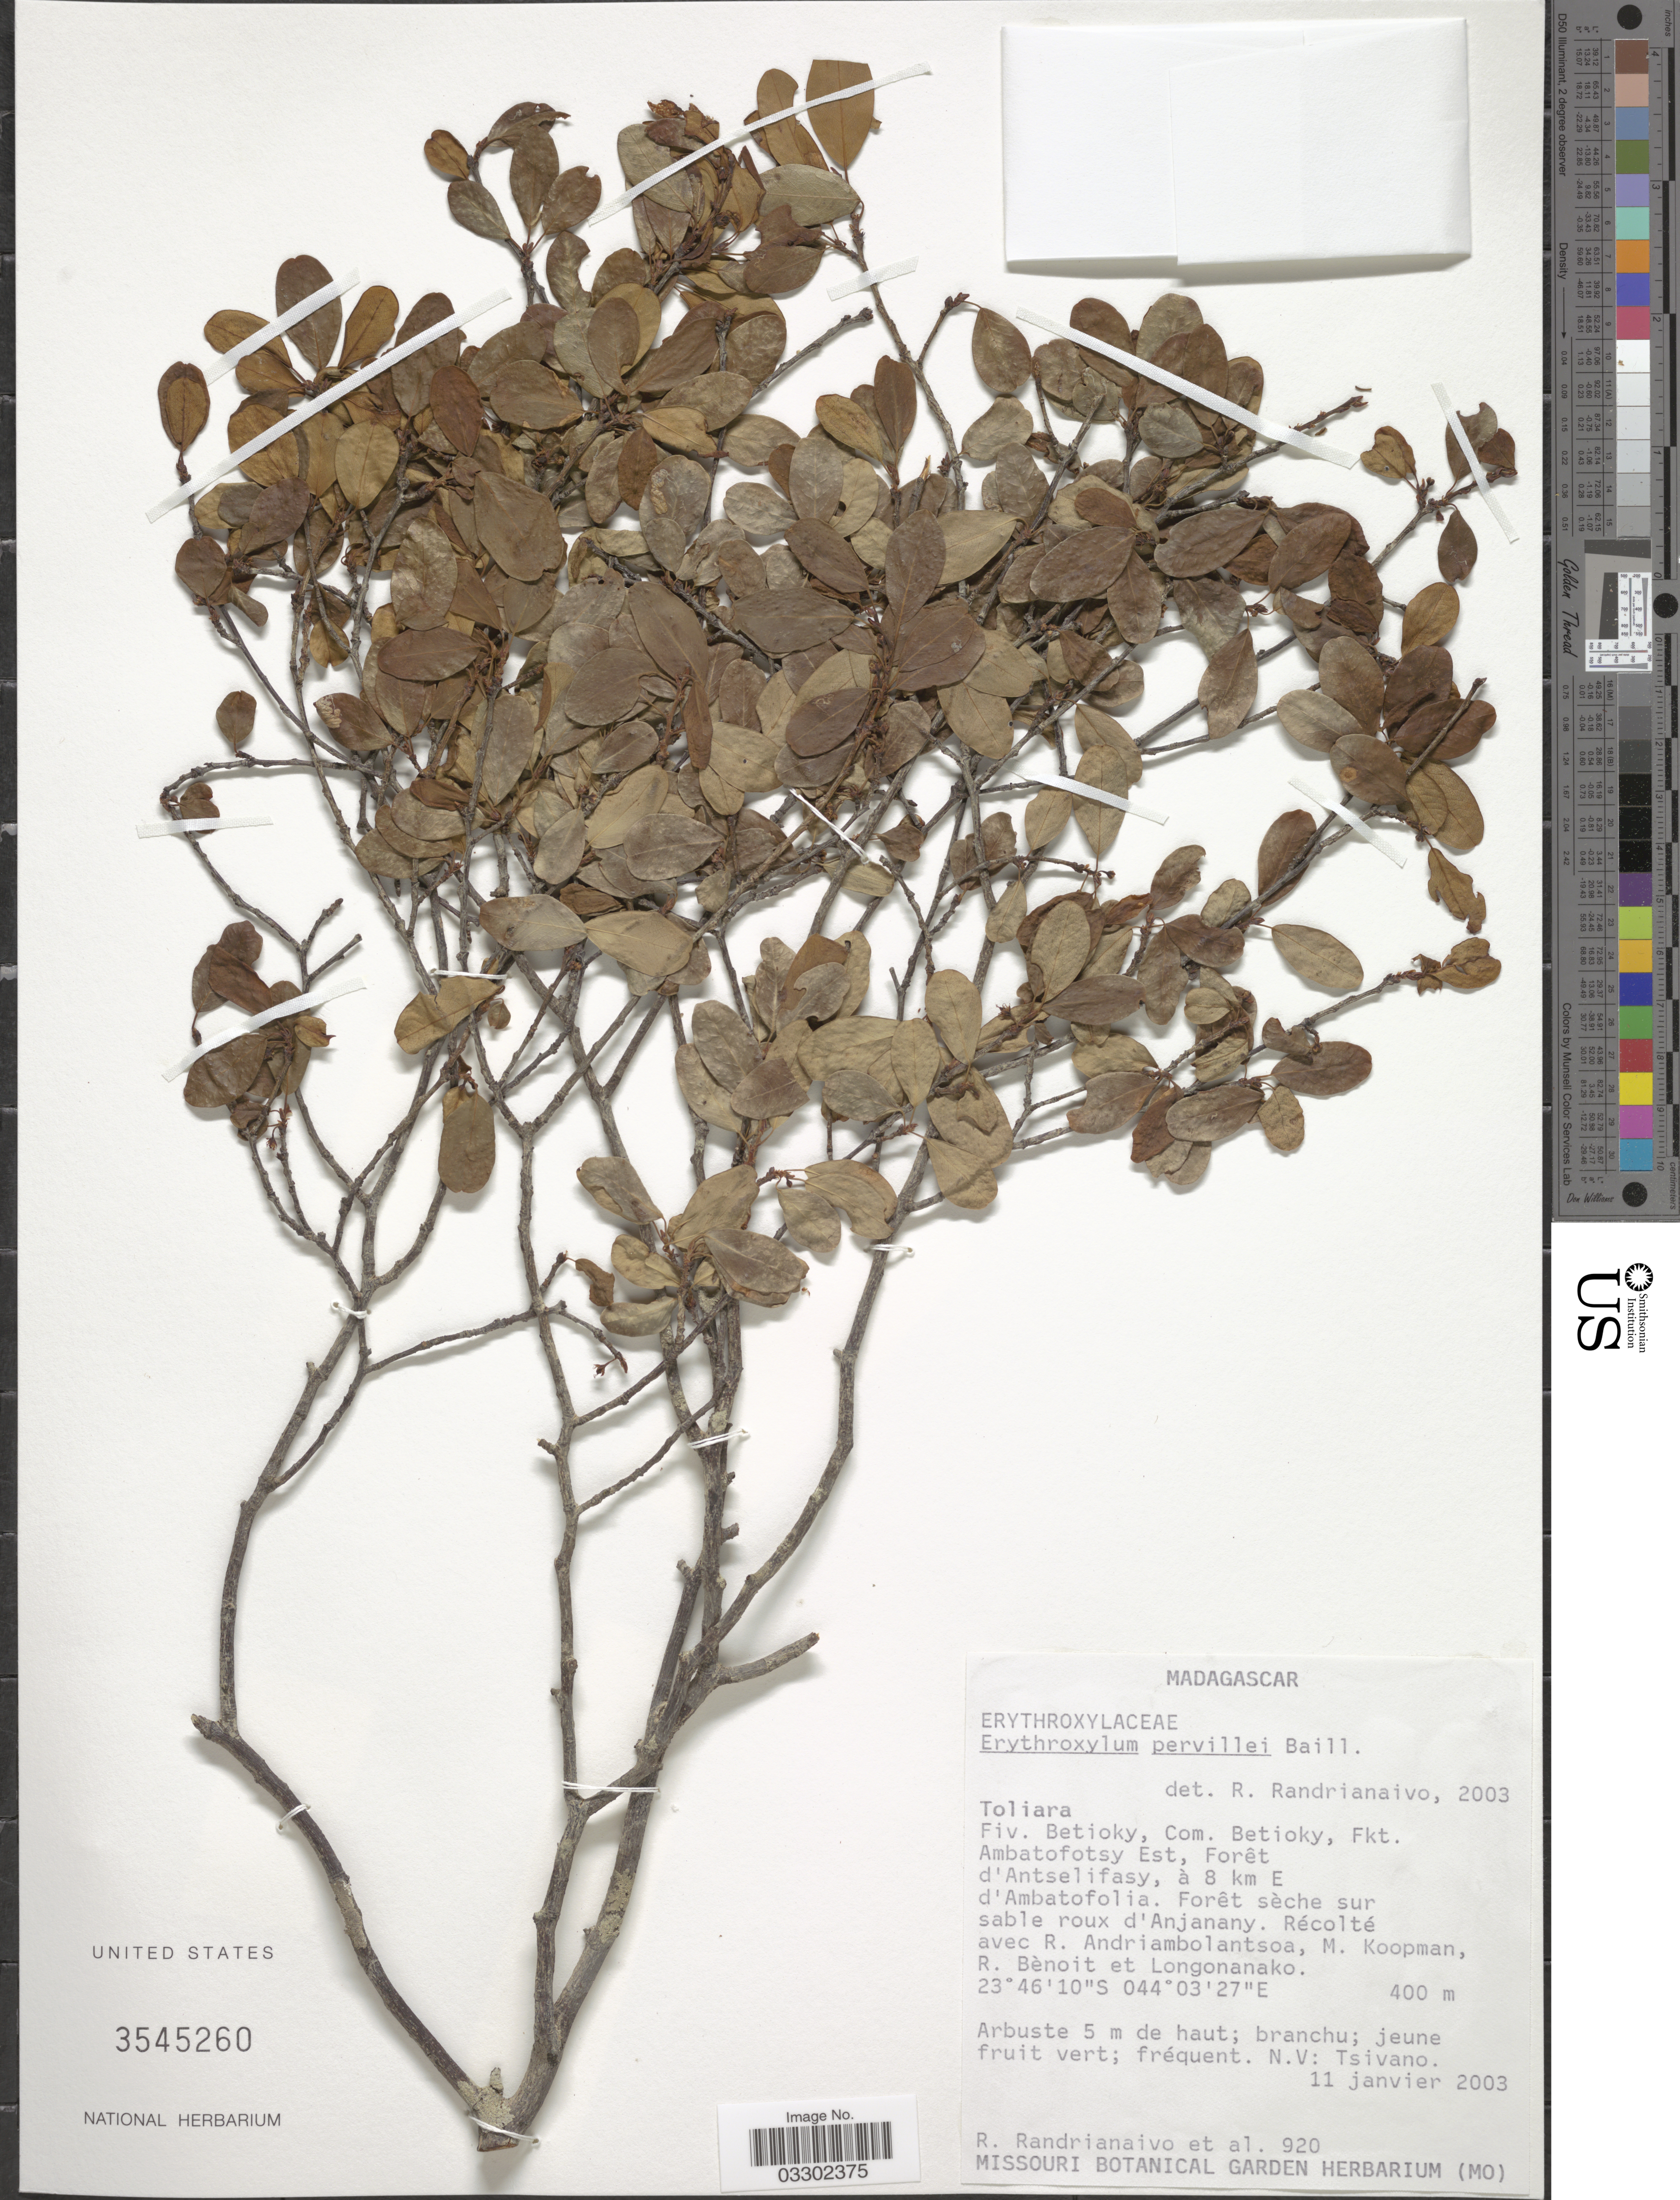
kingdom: Plantae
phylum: Tracheophyta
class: Magnoliopsida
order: Malpighiales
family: Erythroxylaceae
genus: Erythroxylum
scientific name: Erythroxylum pervillei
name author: Baill.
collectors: R. Randrianaivo, R. Andriambolantsoa, M. M. Koopman, R. Bènoit & Longonanako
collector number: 920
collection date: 2003-01-11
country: Madagascar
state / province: Atsimo-Andrefana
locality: Fiv. Betioky, Com. Betioky, Fkt. Ambatofotsy Est, Forêt d'Antselifasy, à 8 km E d'Ambatofolia. Forêt sèche sur sable roux d'Anjanany.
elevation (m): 400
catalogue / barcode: US 3545260